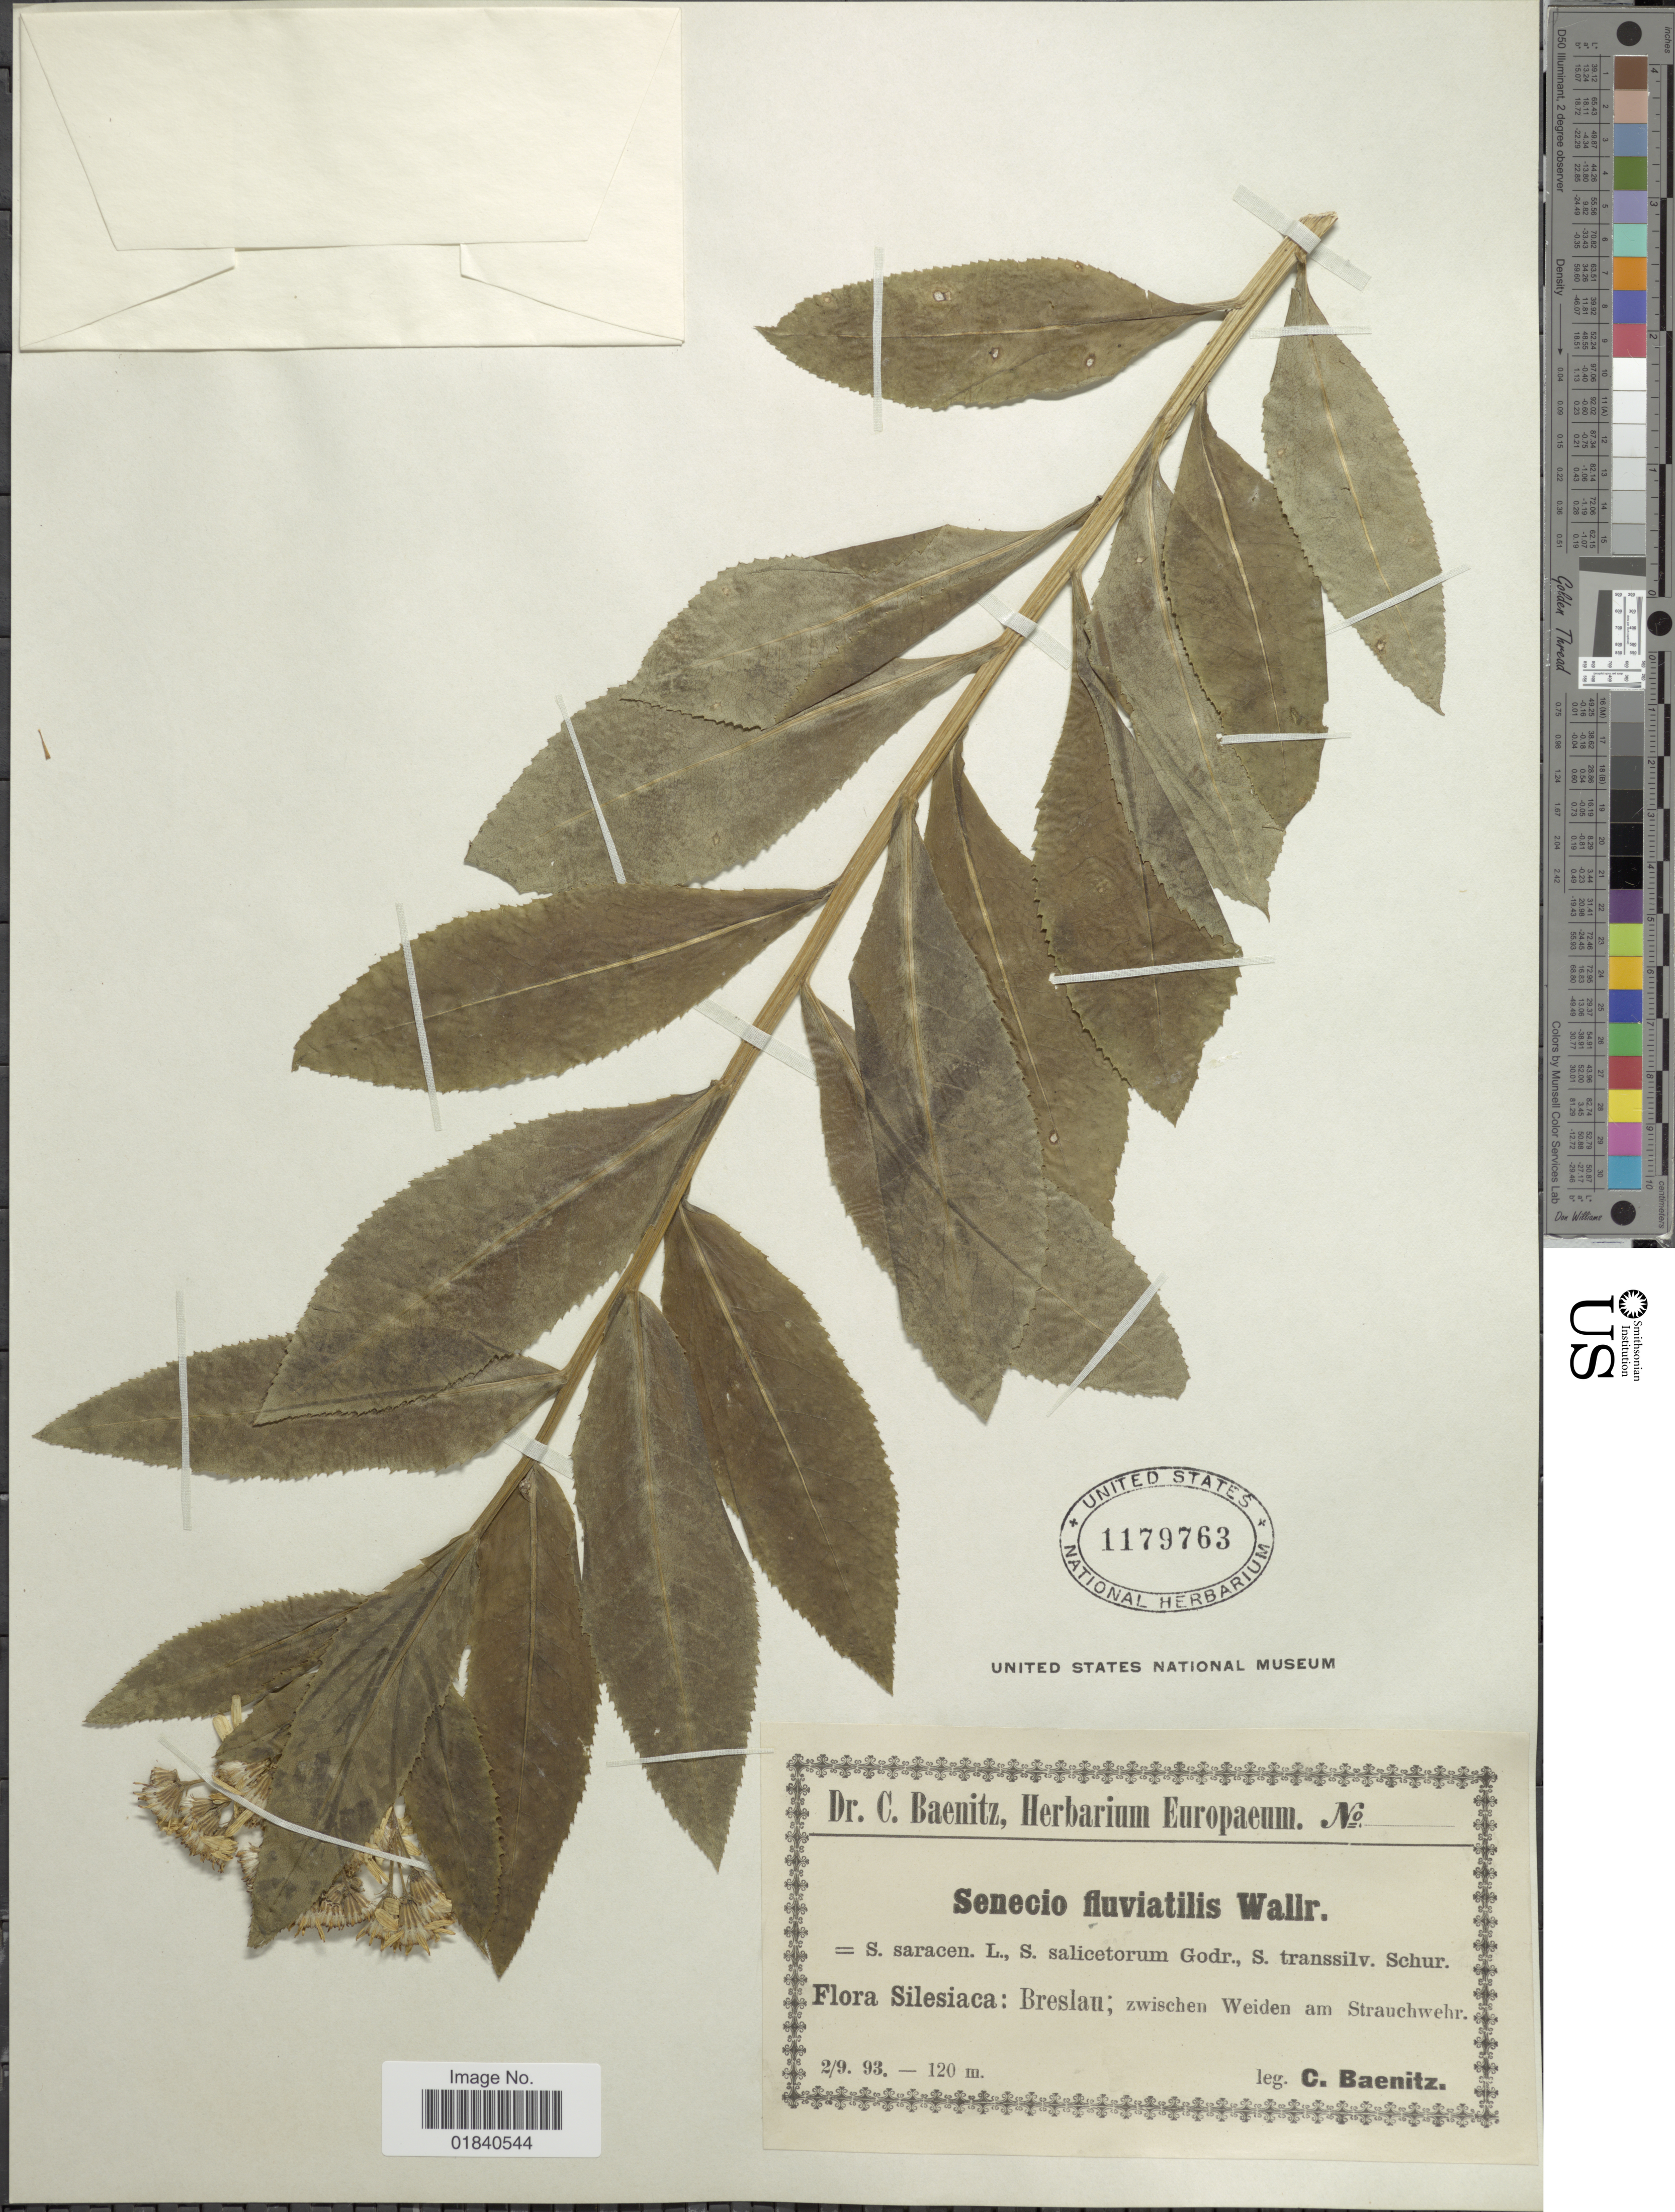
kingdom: Plantae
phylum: Tracheophyta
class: Magnoliopsida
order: Asterales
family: Asteraceae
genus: Senecio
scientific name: Senecio sarracenicus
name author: L.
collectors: C. G. Baenitz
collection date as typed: Transcribed d/m/y: 2/9/93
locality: Silesiaca: Breslau; zwischen Weiden am Strauchwehr.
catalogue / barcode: US 1179763